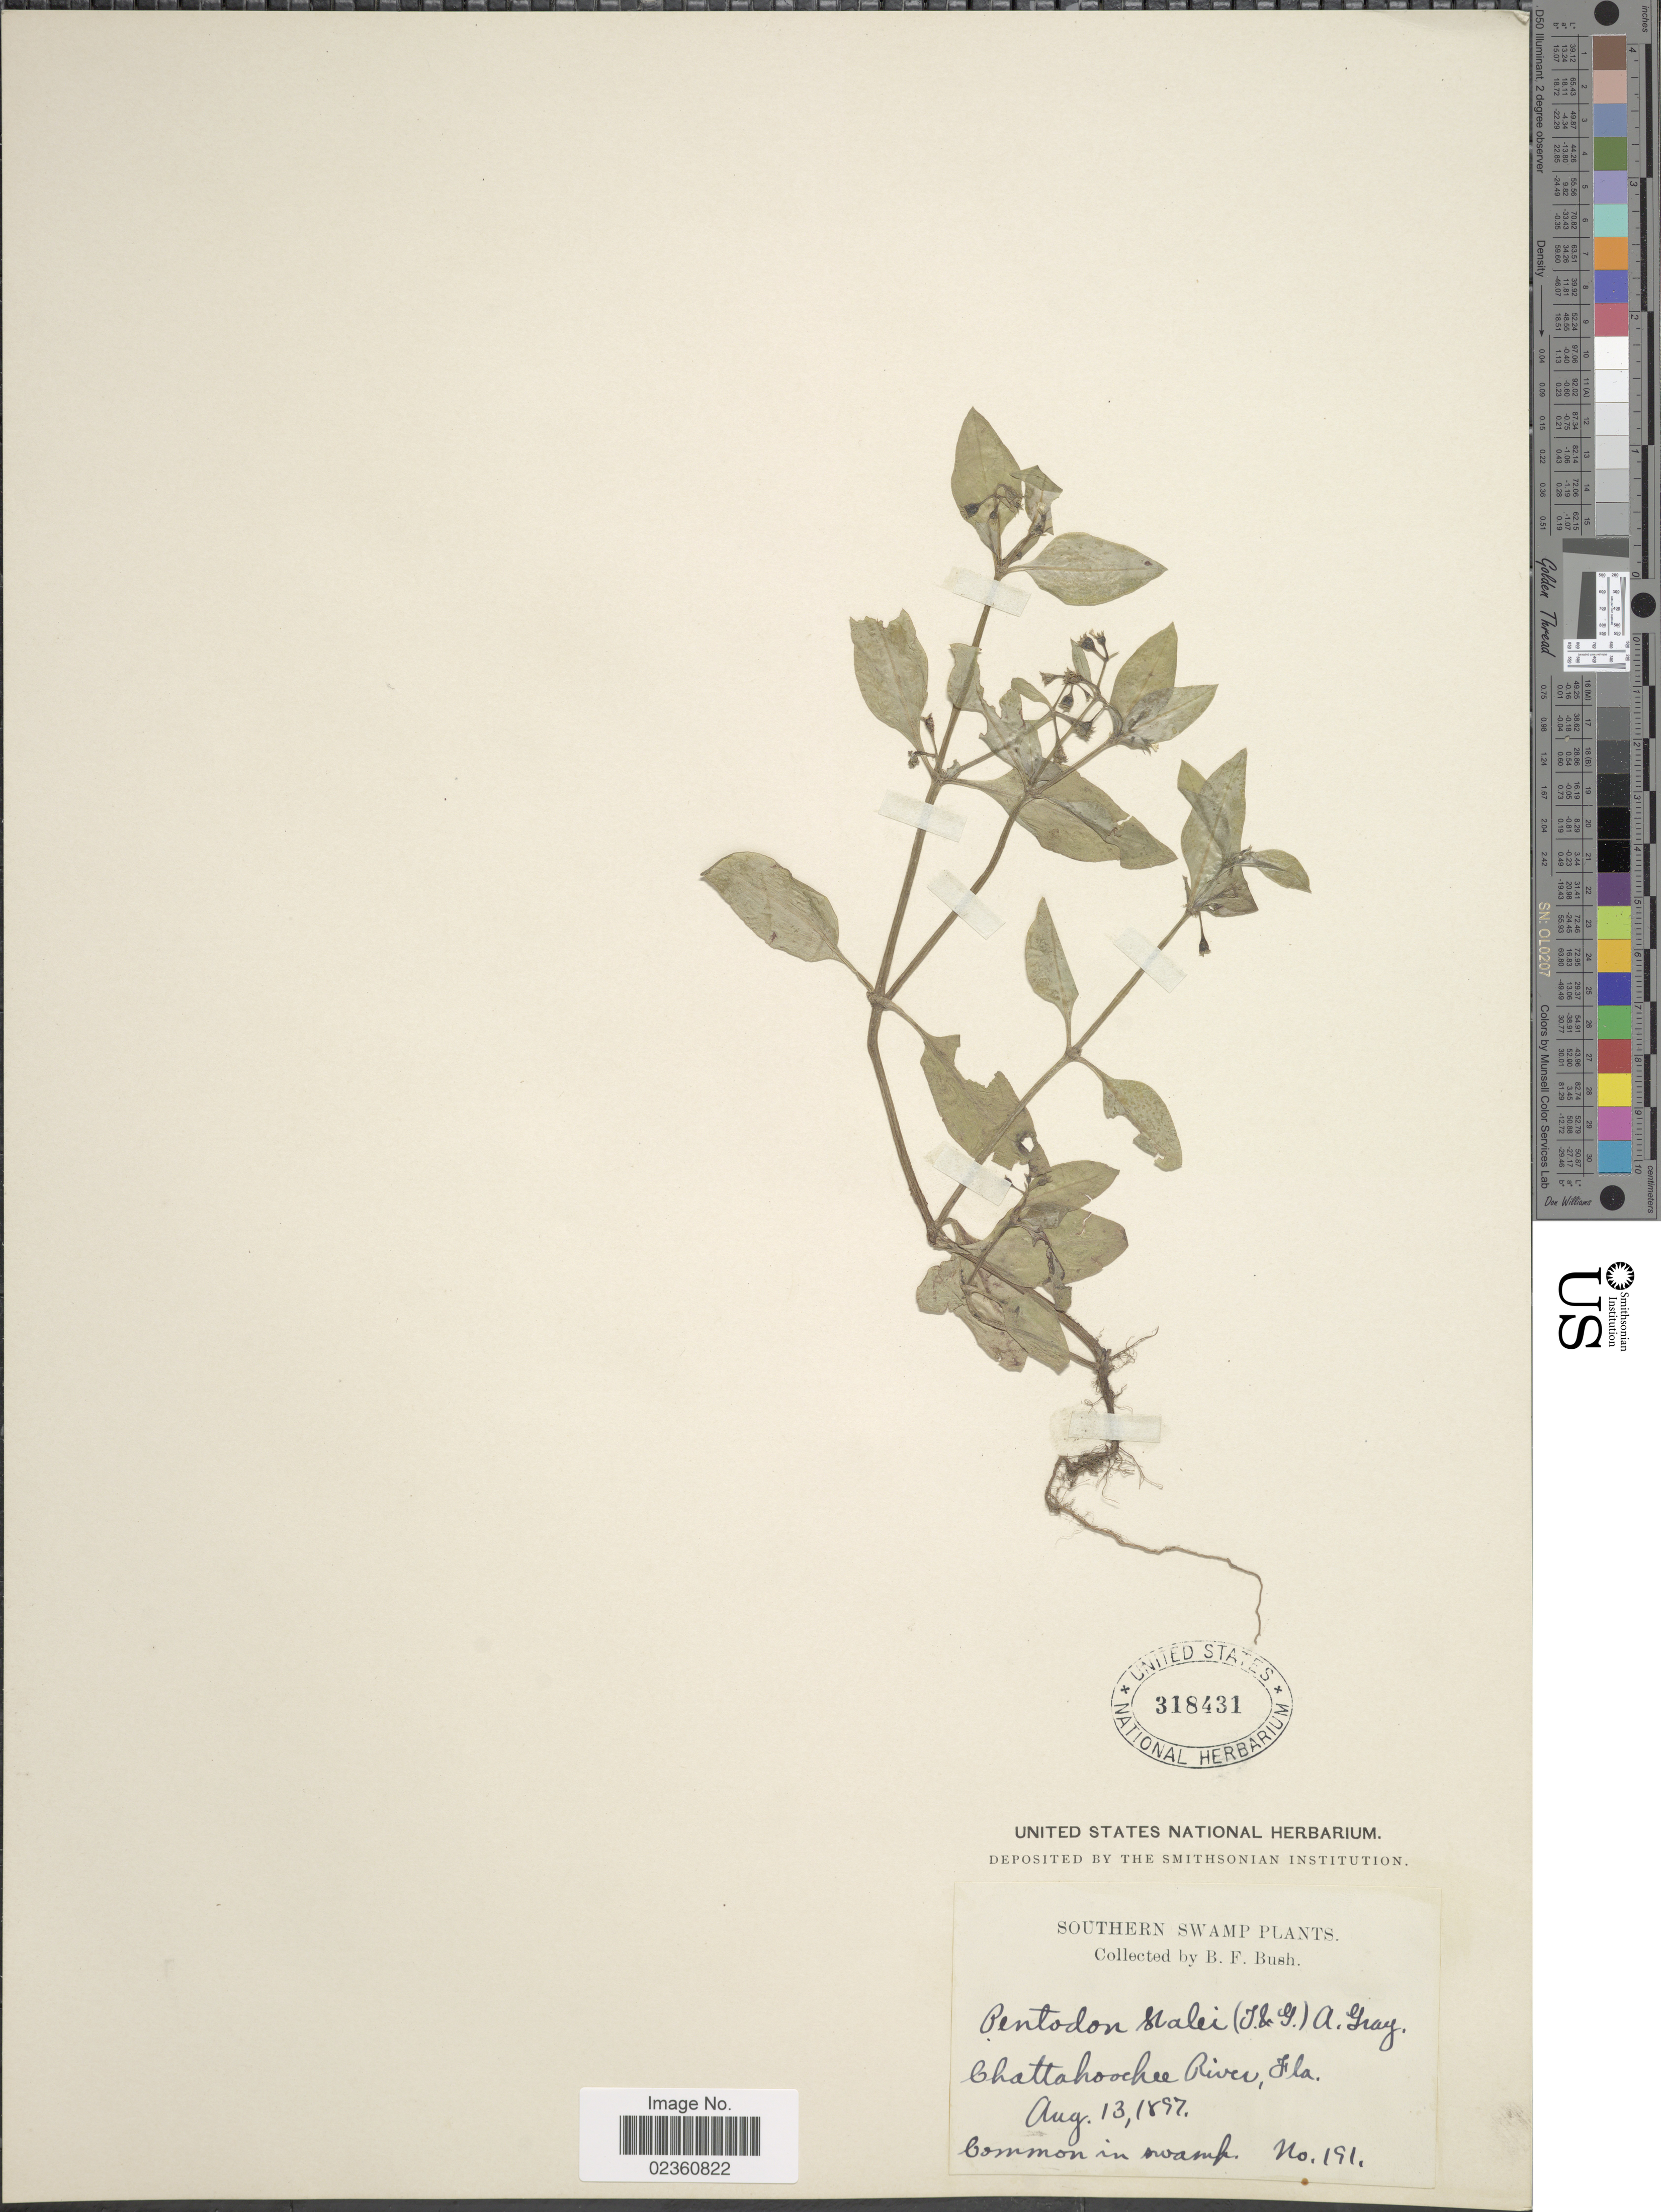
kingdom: Plantae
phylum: Tracheophyta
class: Magnoliopsida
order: Gentianales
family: Rubiaceae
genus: Pentodon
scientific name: Pentodon halei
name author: A. Gray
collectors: B. F. Bush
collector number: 191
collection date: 1897-08-13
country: United States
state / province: Florida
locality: Southern Swamp, Chattahoochee River, Common in swamp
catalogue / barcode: US 318431